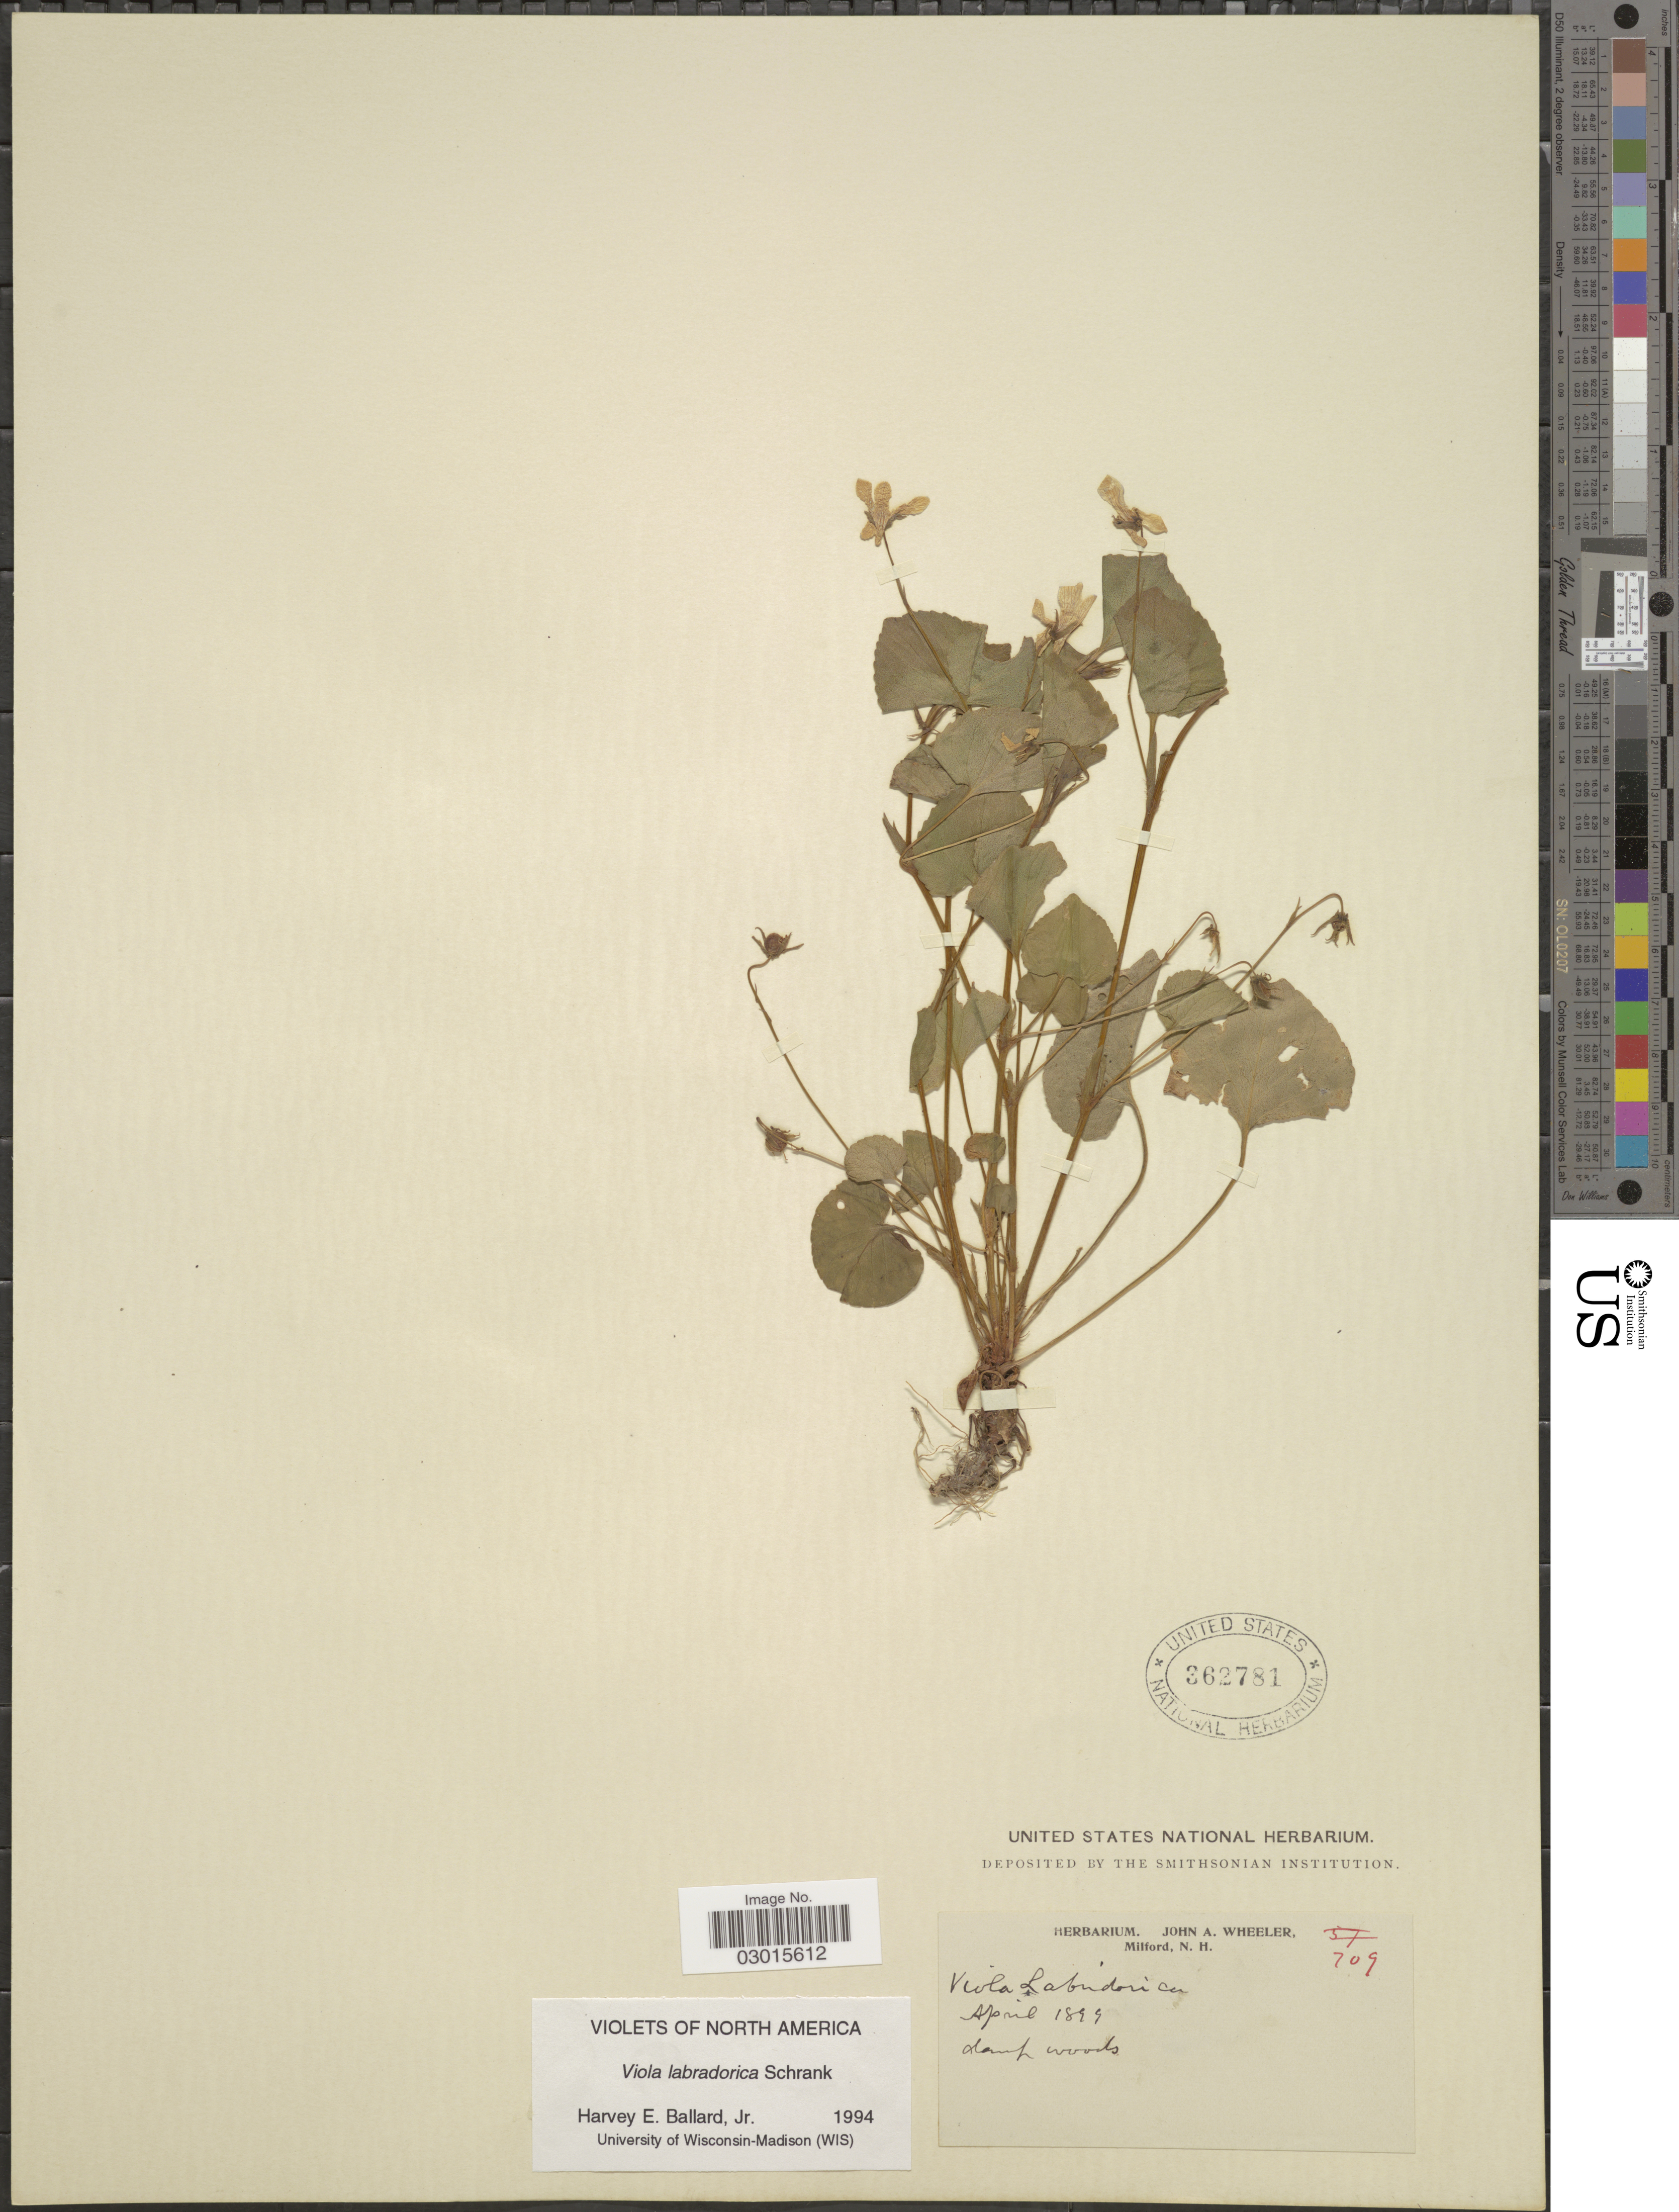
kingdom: Plantae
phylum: Tracheophyta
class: Magnoliopsida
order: Malpighiales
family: Violaceae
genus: Viola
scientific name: Viola labradorica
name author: Schrank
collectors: Ex herb. John A. Wheeler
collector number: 709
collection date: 1899-04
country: United States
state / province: New Hampshire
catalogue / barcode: US 362781